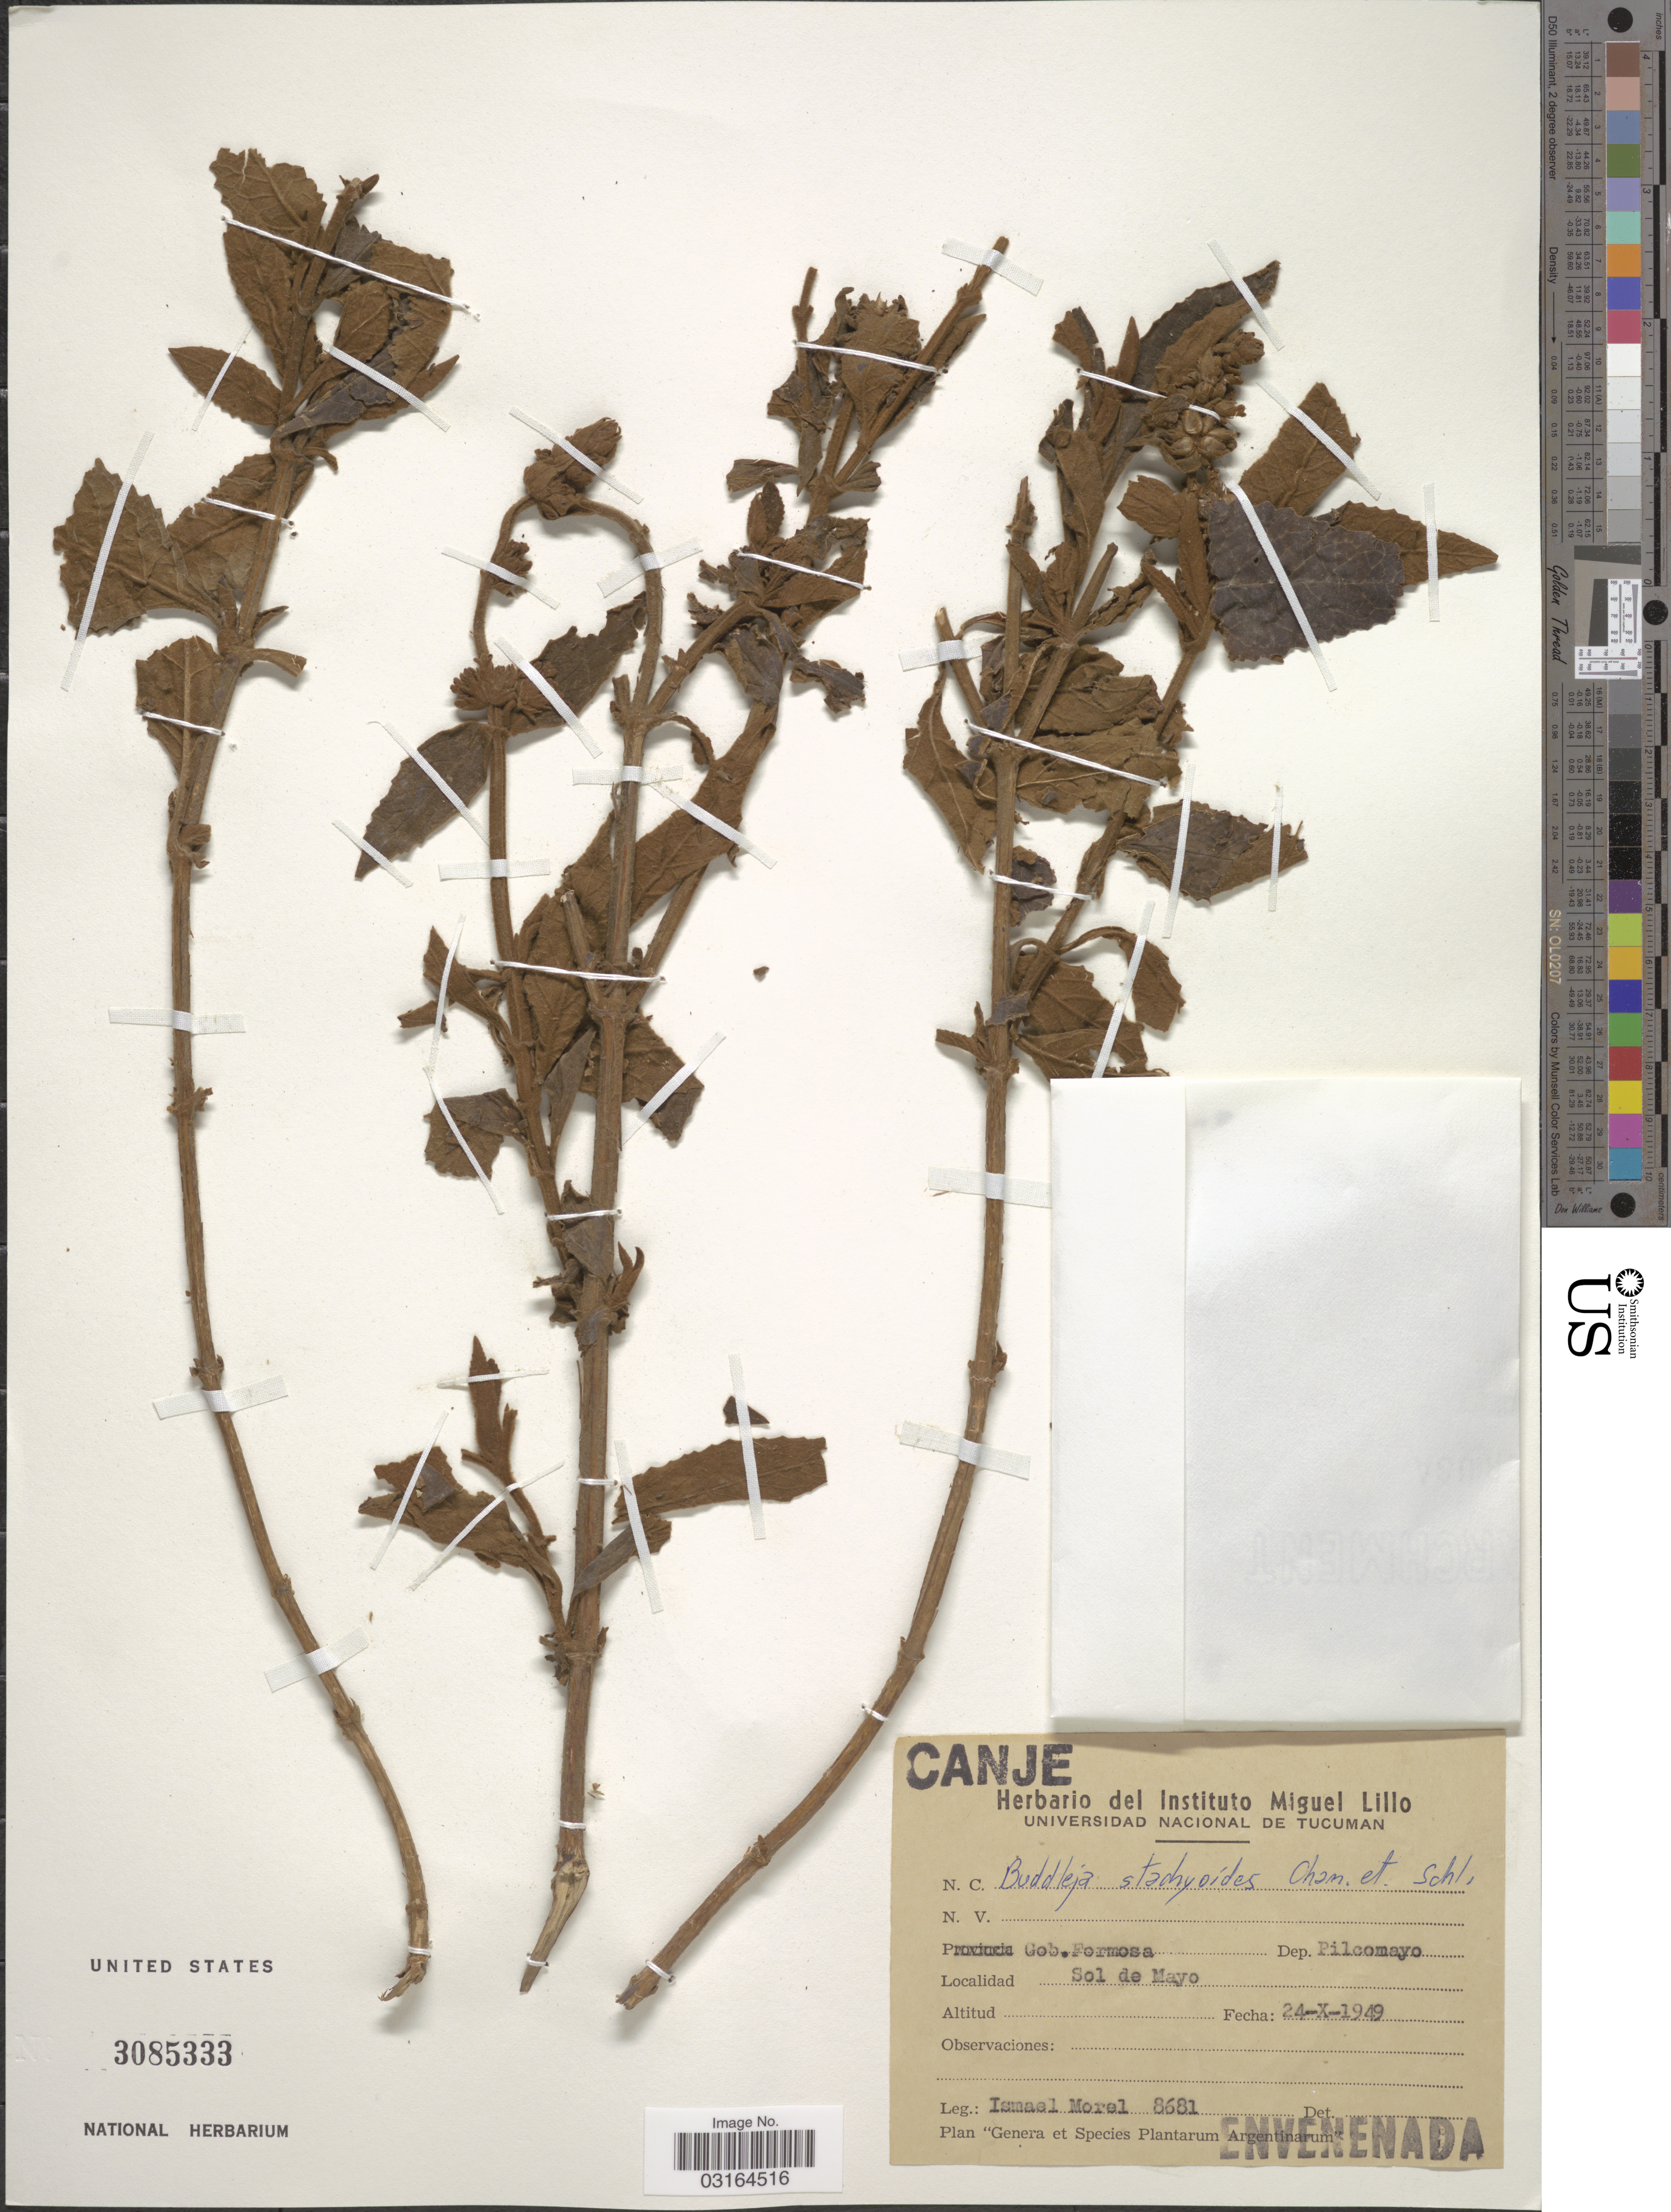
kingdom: Plantae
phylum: Tracheophyta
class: Magnoliopsida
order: Lamiales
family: Scrophulariaceae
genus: Buddleja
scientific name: Buddleja stachyoides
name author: Cham. & Schltdl.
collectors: I. Morel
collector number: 8681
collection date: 1949-10-24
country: Argentina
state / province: Formosa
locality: Gob. Formosa. Dep. Pilcomayo. Sol de Mayo.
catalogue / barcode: US 3085333